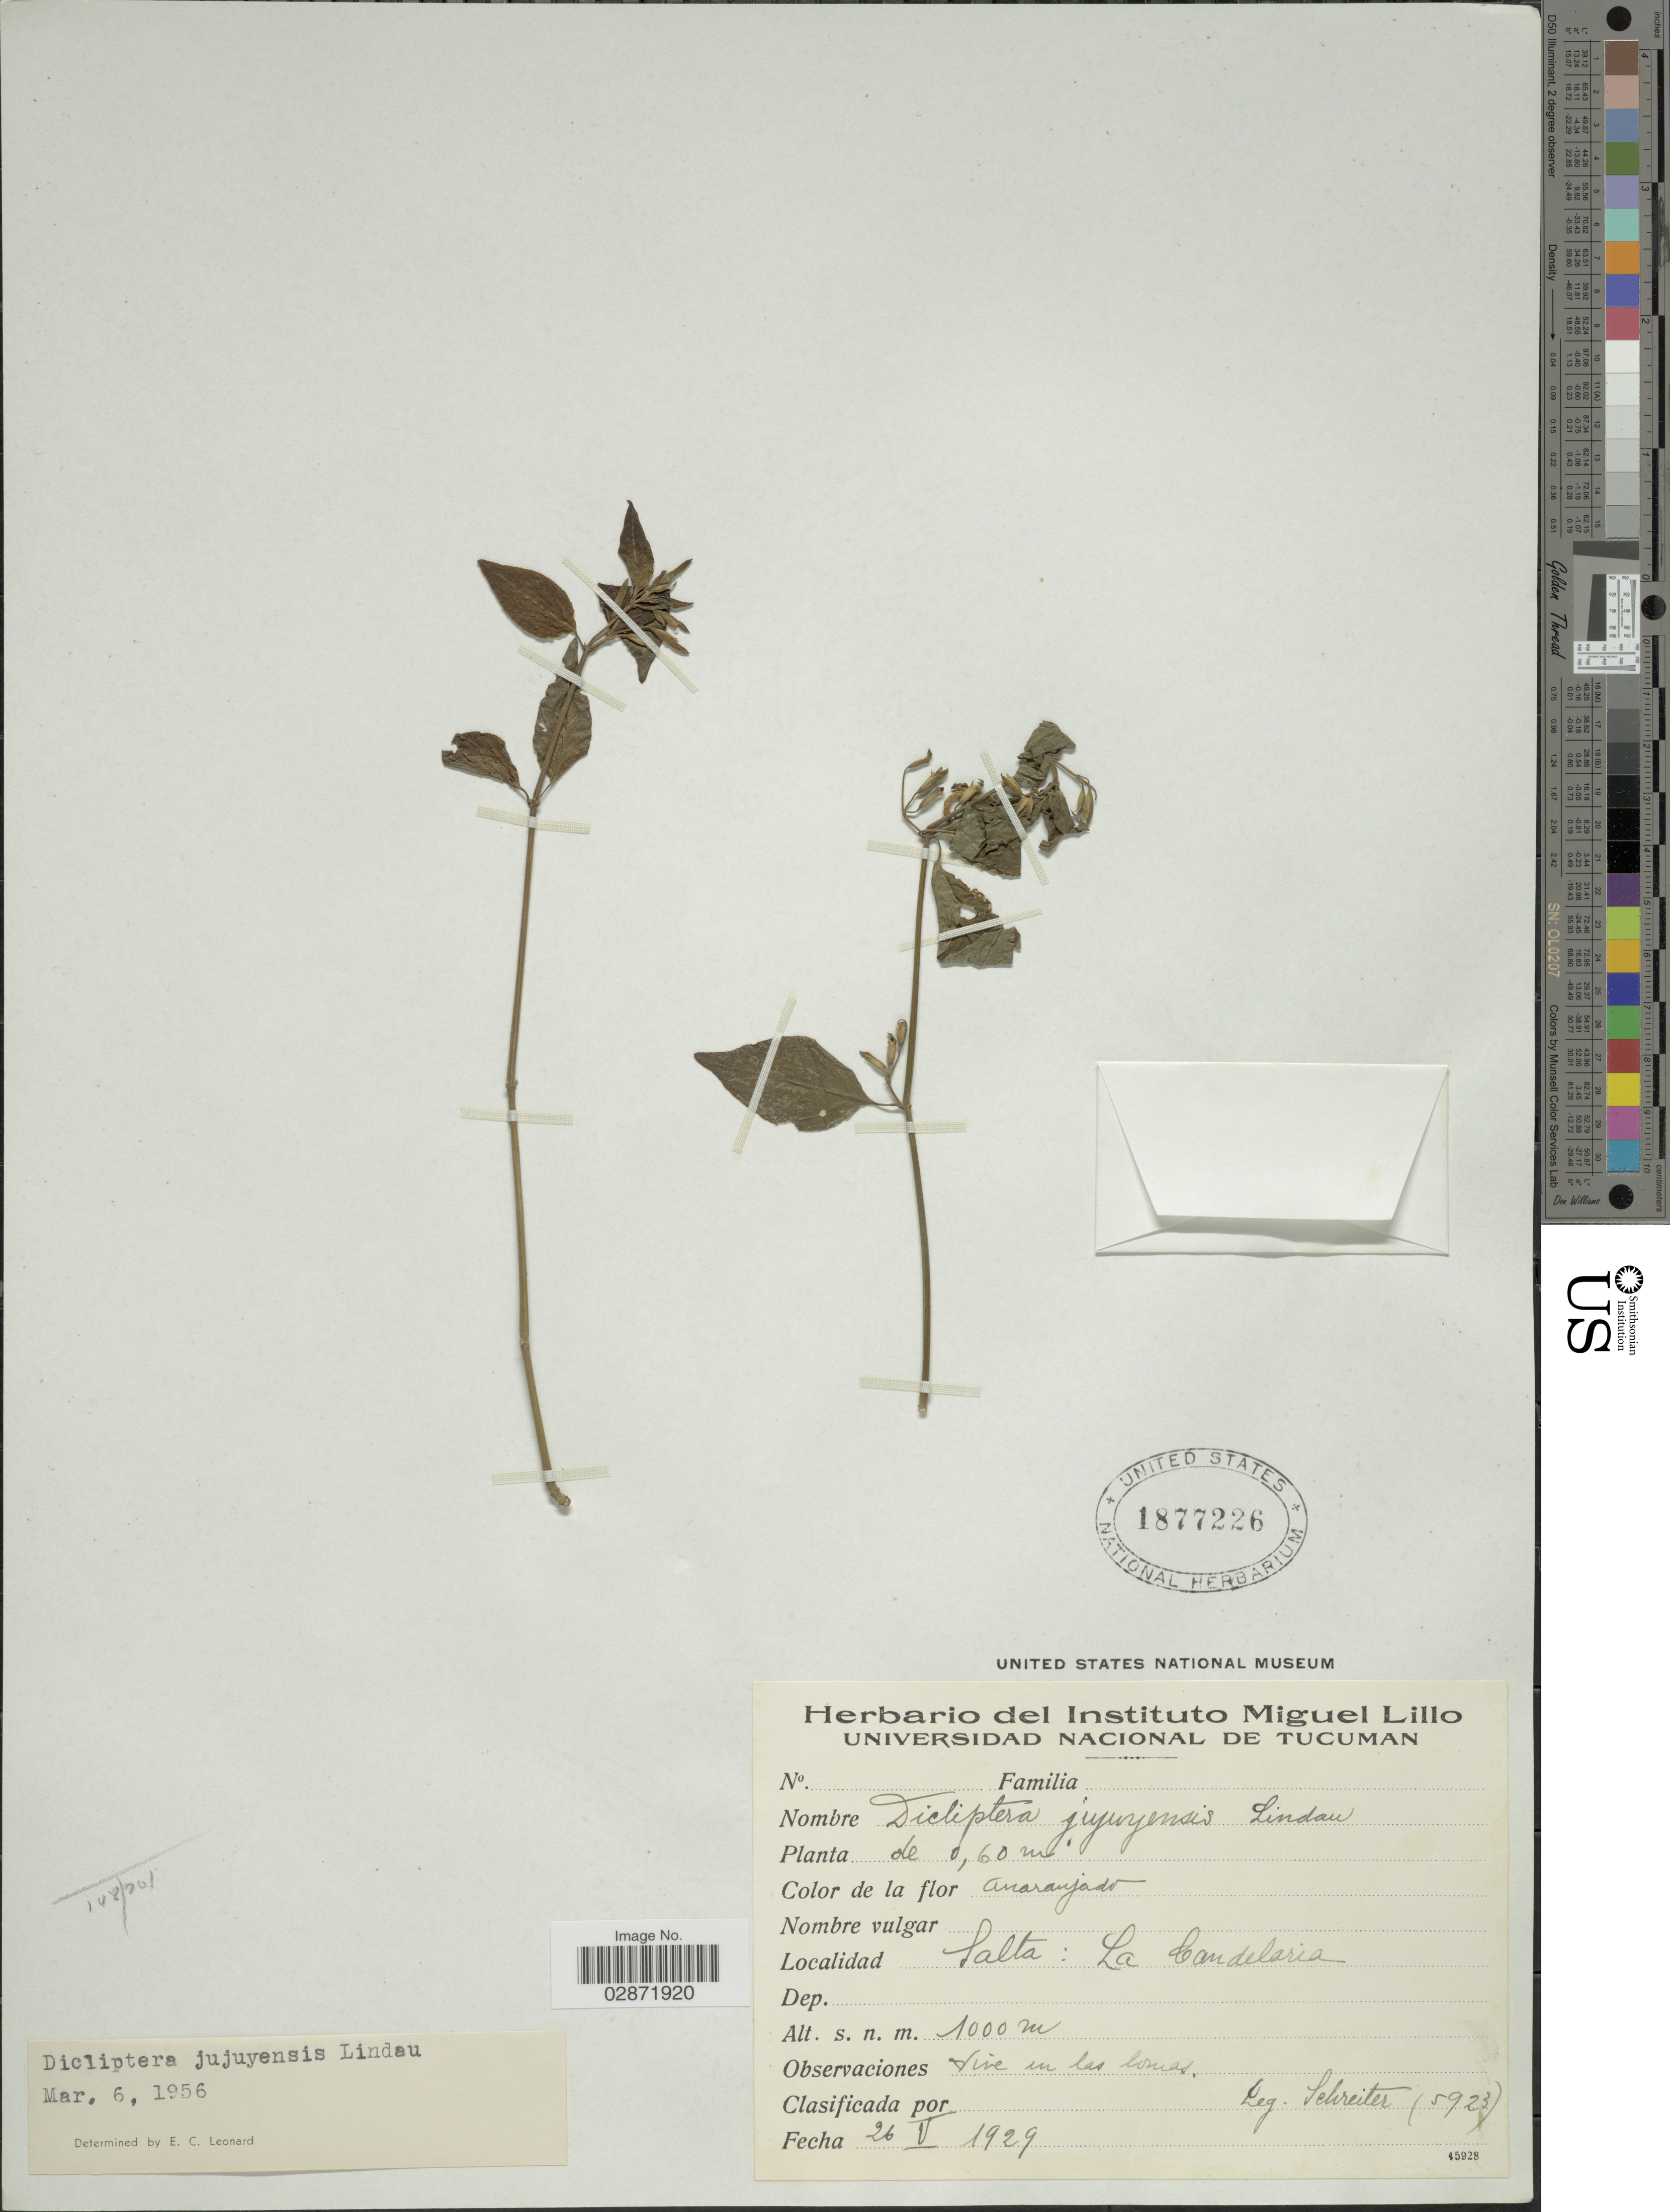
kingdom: Plantae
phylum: Tracheophyta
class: Magnoliopsida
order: Lamiales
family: Acanthaceae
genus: Dicliptera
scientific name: Dicliptera jujuyensis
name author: Lindau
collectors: -. Schreiter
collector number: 5923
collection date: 1929-05-26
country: Argentina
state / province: Salta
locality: La Candelaria.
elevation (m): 1000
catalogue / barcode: US 1877226